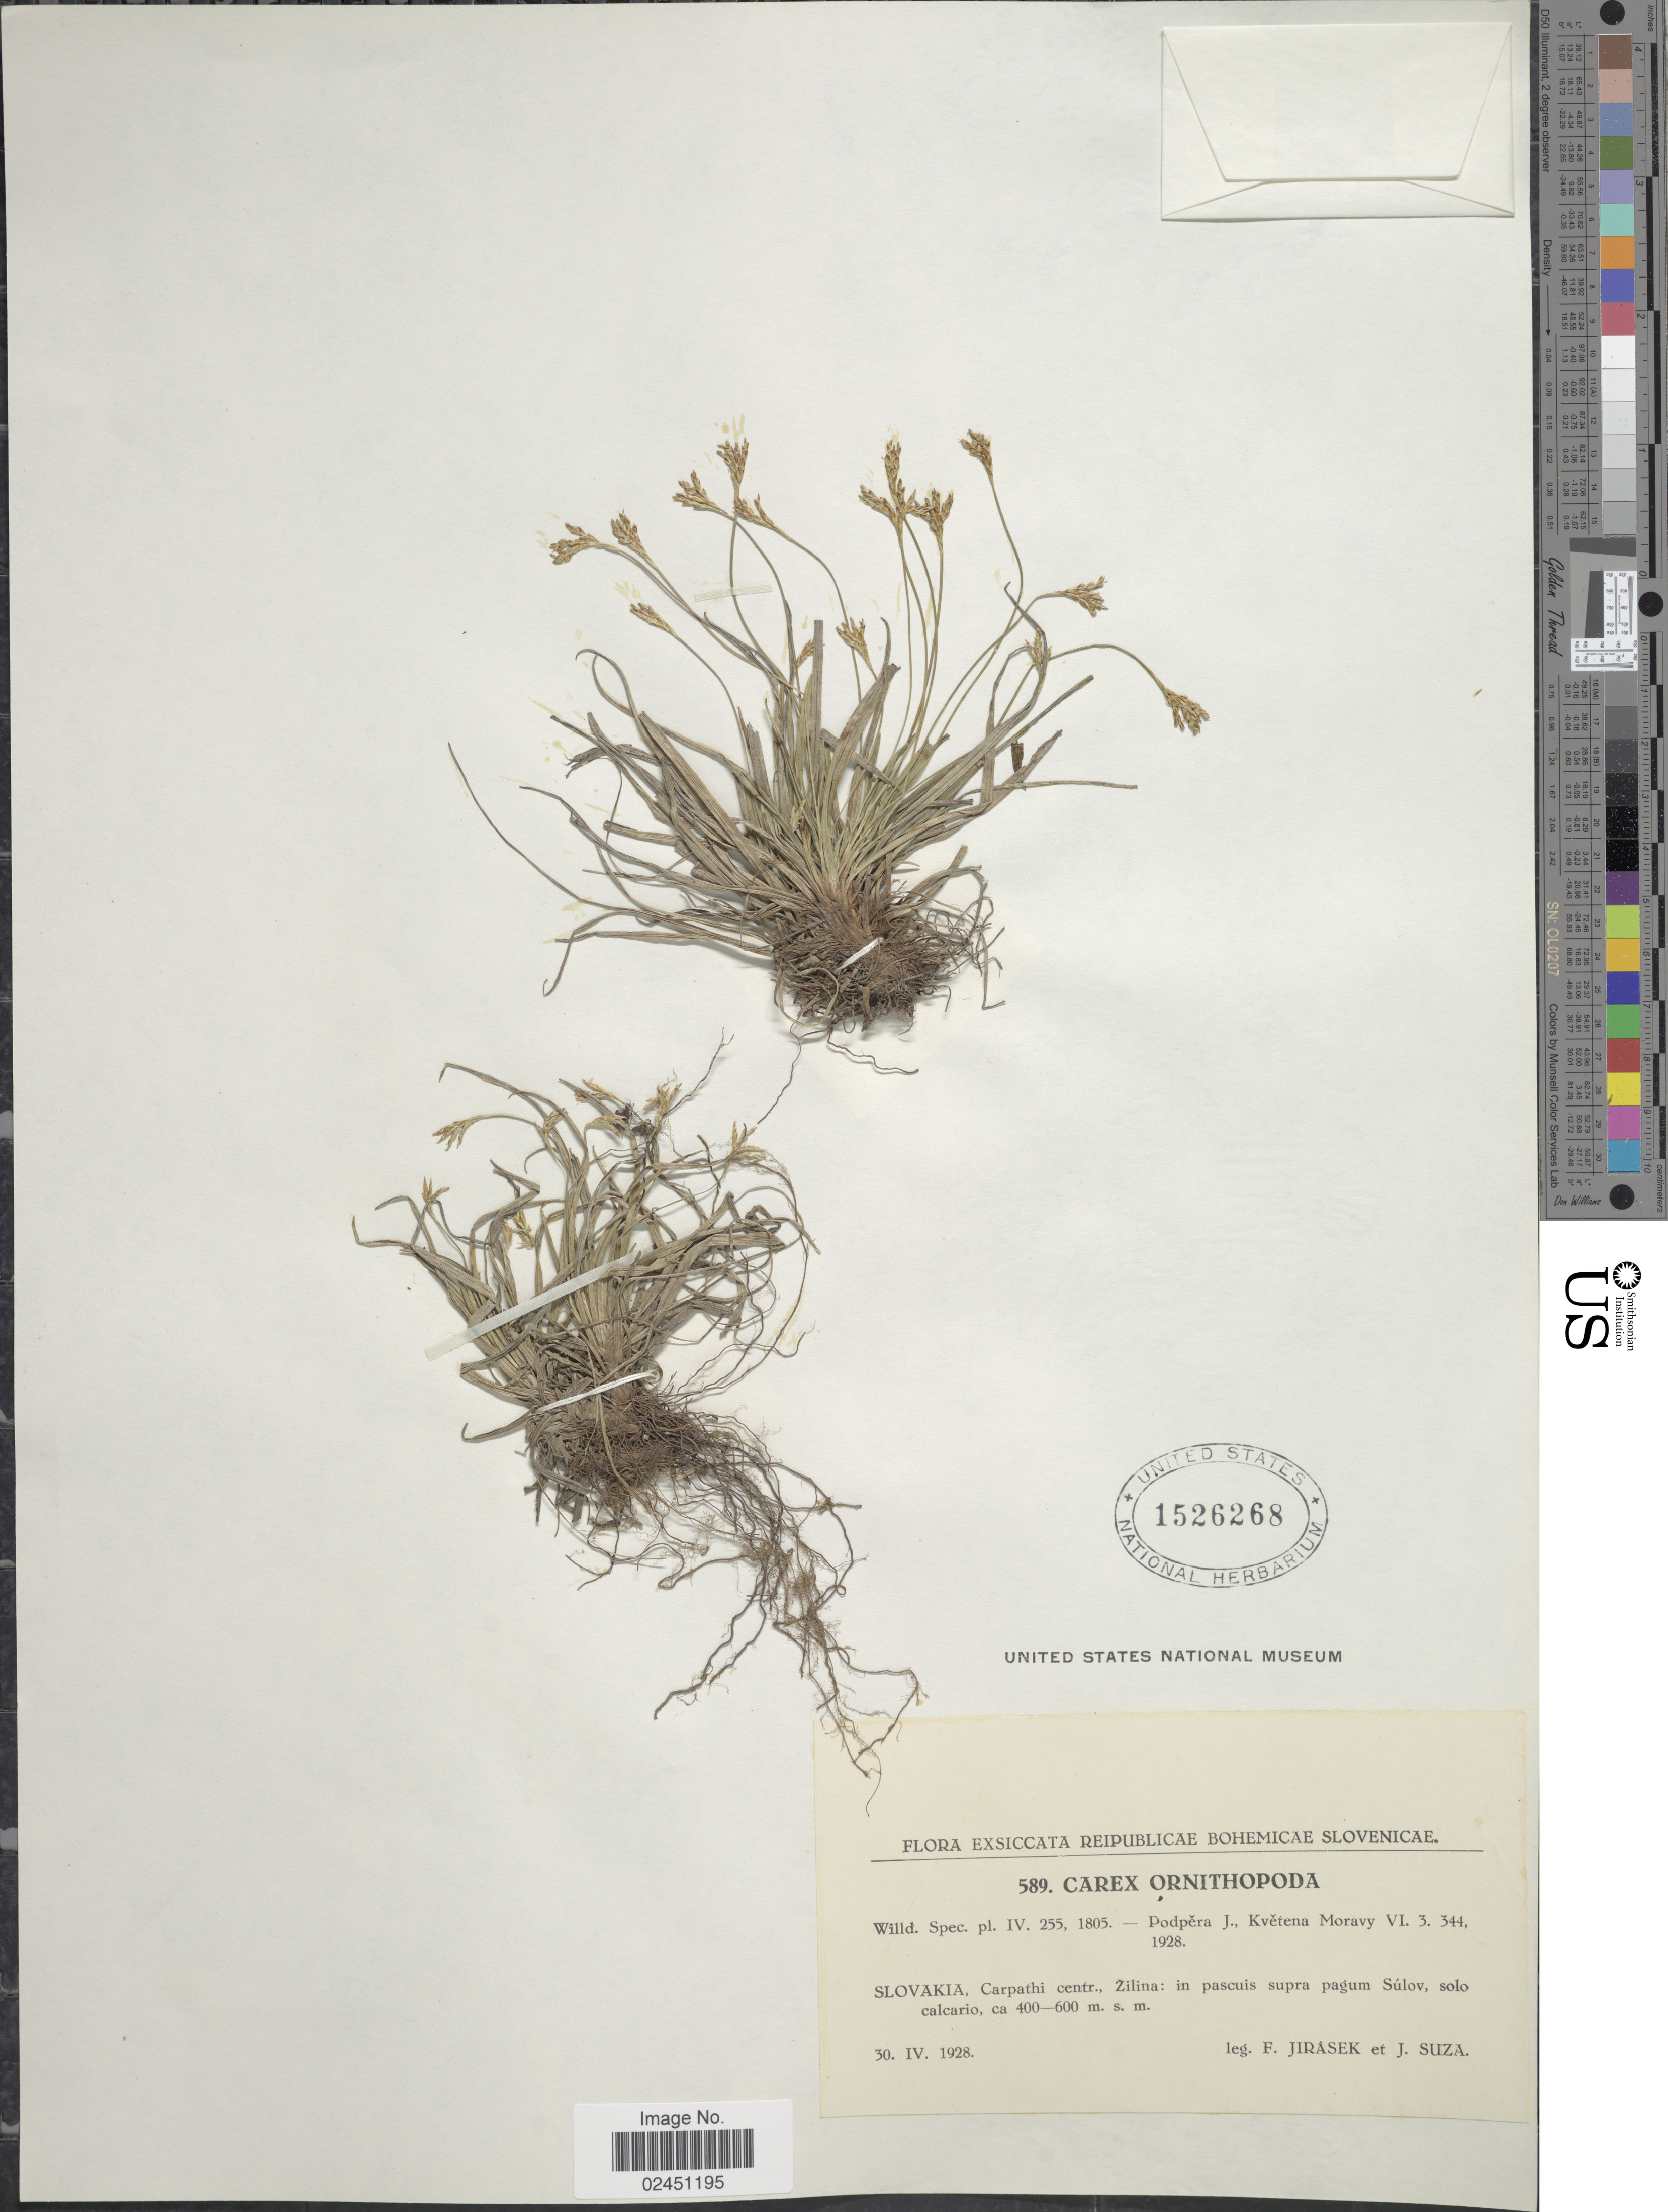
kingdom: Plantae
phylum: Tracheophyta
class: Liliopsida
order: Poales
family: Cyperaceae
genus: Carex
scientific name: Carex ornithopoda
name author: Willd.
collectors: F. Jirasek & J. Suza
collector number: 589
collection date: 1928-04-30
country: Slovakia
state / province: Zilinsky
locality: Reipublicae Bohemicae Slovenicae Carpathi centr., Zilina: in pascuis supra pagum Sulov, solo calcario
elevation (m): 400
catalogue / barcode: US 1526268